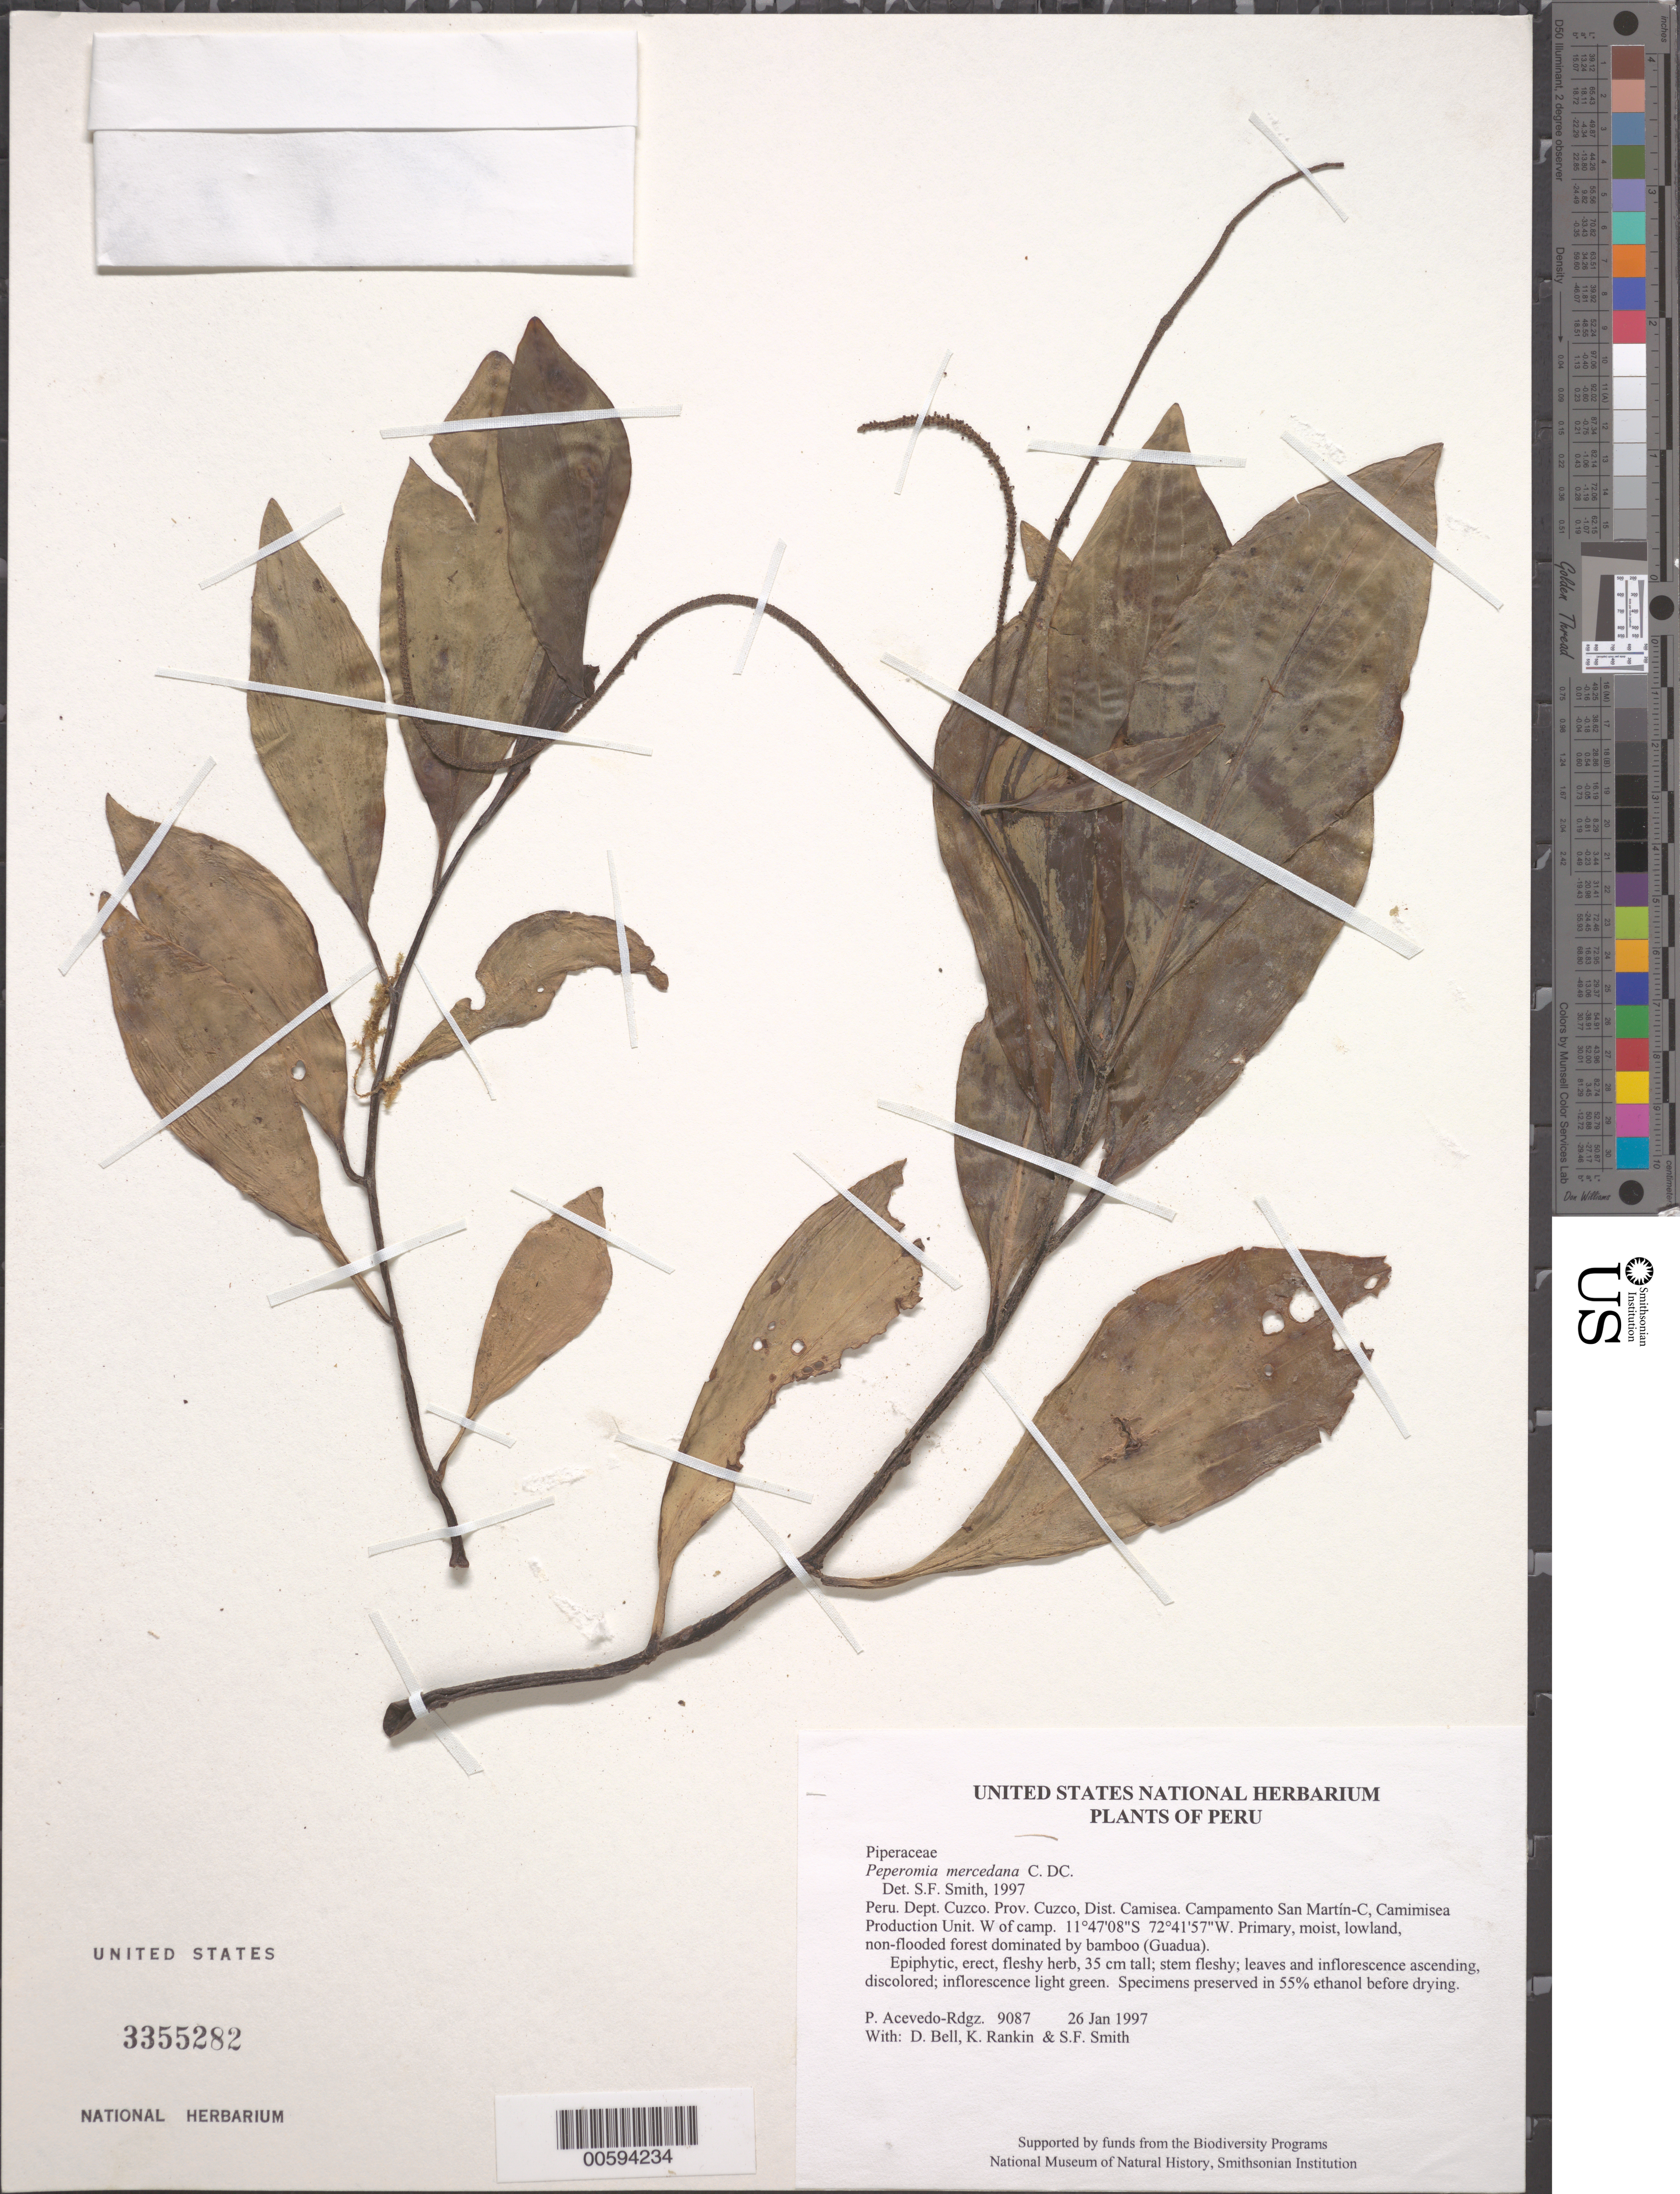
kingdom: Plantae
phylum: Tracheophyta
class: Magnoliopsida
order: Piperales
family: Piperaceae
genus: Peperomia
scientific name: Peperomia mercedana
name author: C. DC.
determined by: Smith, Stephen F., (US), NMNH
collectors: P. Acevedo-Rodr., D. A. Bell, K. B. Rankin & S.F. Smith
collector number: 9087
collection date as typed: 26 Jan 1997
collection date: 1997-01-26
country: Peru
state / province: Cusco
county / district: Cusco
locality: Districto Camisea, Campamento San Martín-C, Camimisea Production Unit. W of camp.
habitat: Primary, moist, lowland, non-flooded forest dominated by bamboo (Guadua).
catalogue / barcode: US 3355282